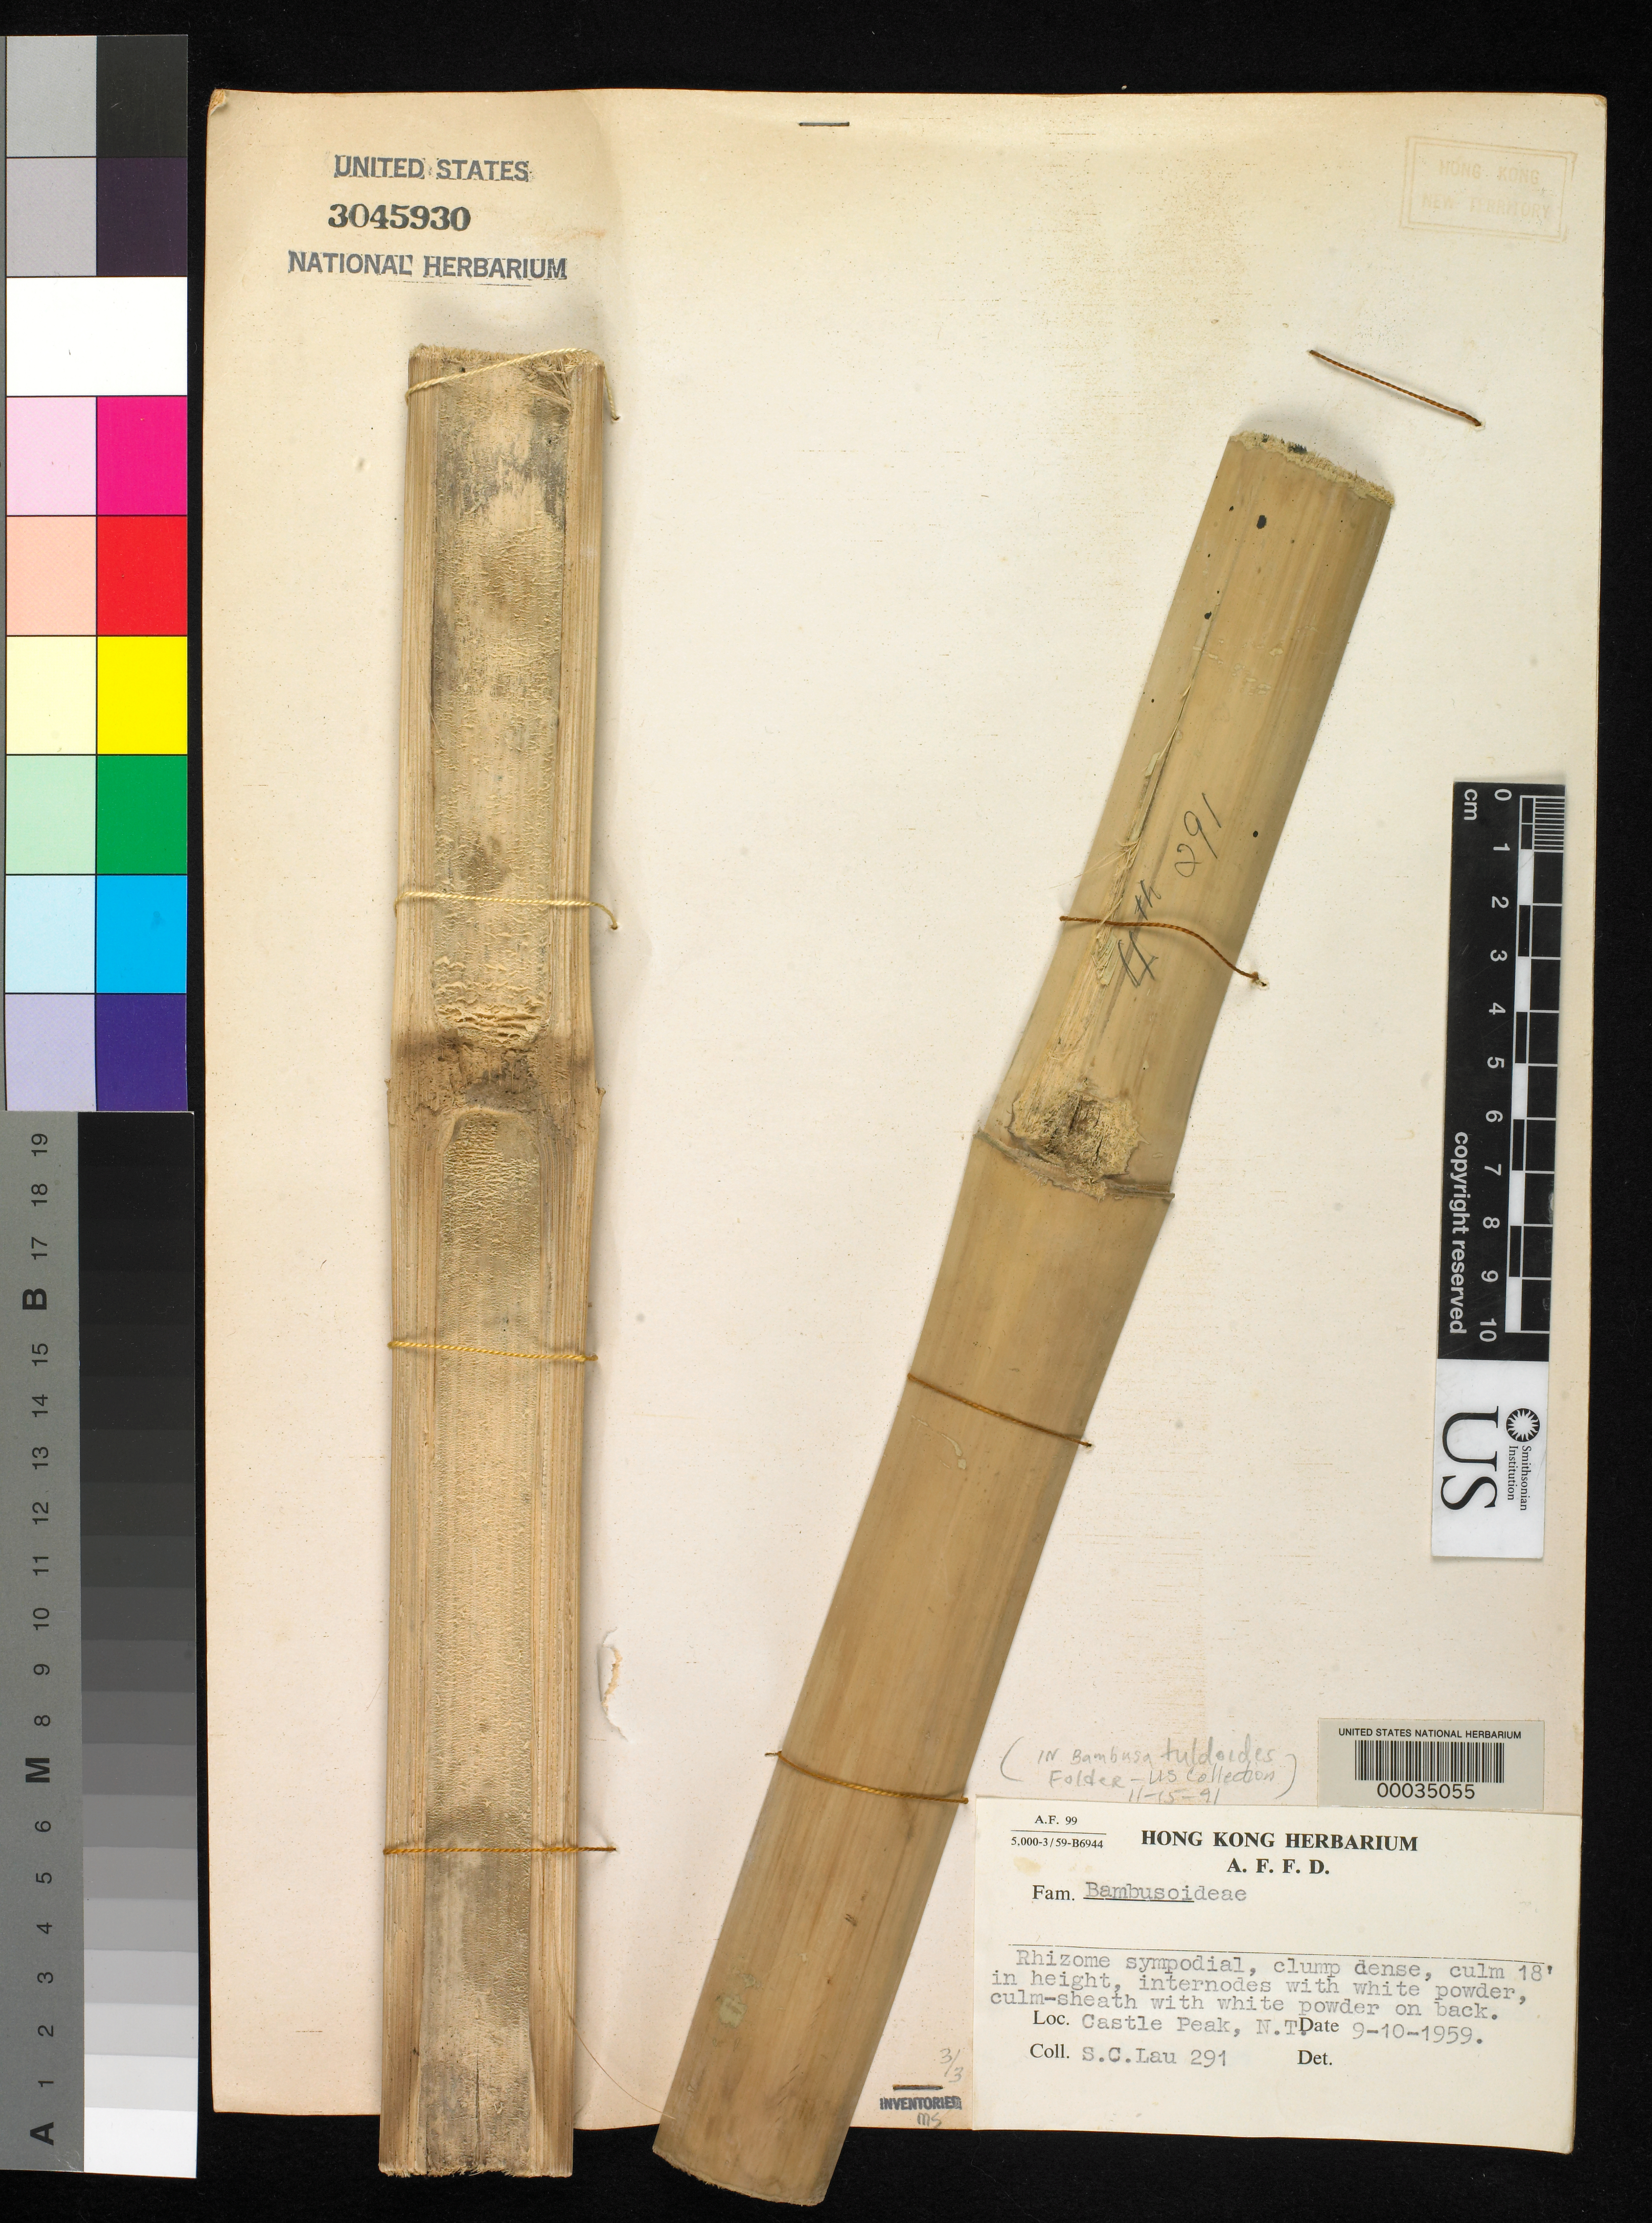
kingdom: Plantae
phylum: Tracheophyta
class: Liliopsida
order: Poales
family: Poaceae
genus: Bambusa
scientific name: Bambusa tuldoides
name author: Munro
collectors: S. C. Lau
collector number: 291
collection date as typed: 10 Sep 1959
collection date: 1959-09-10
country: China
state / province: Hong Kong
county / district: New Territories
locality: Castle peak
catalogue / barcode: US 3045930